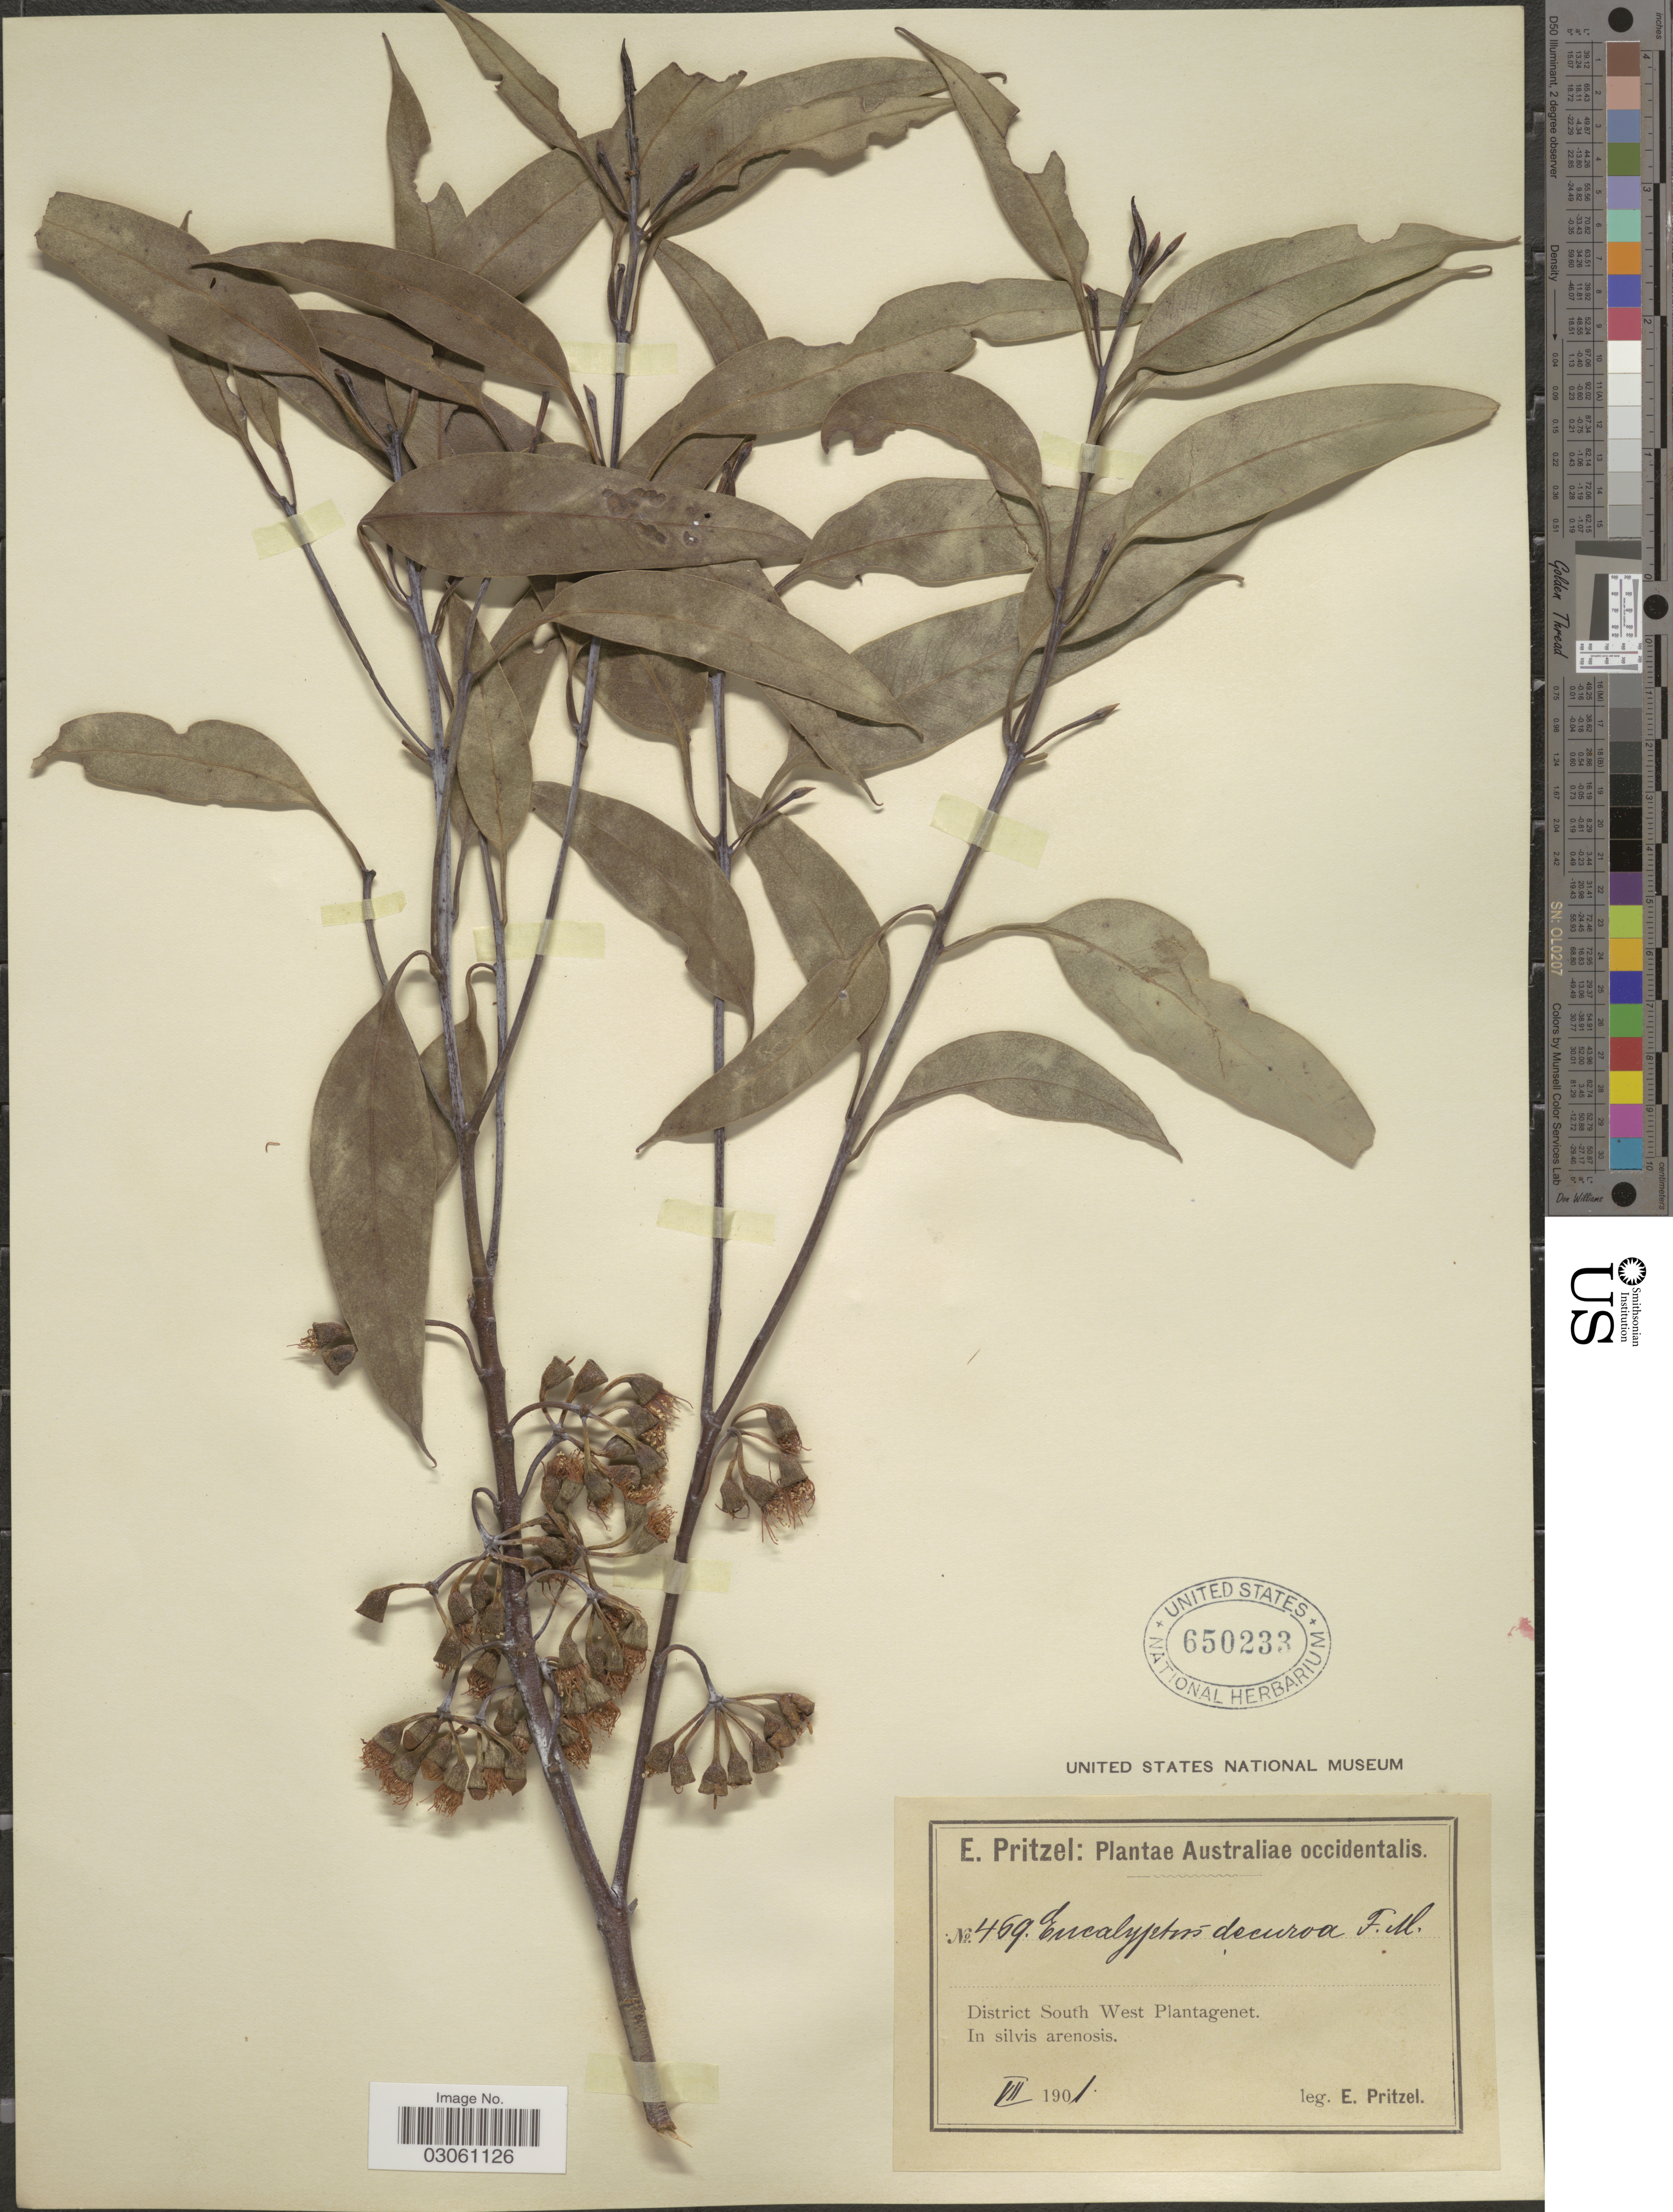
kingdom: Plantae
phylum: Tracheophyta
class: Magnoliopsida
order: Myrtales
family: Myrtaceae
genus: Eucalyptus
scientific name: Eucalyptus decurva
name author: F. Muell.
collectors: E. G. Pritzel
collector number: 469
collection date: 1901-07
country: Australia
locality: Australiae occidentalis. District South West Plantagenet. In silvis arenosis.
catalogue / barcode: US 650233